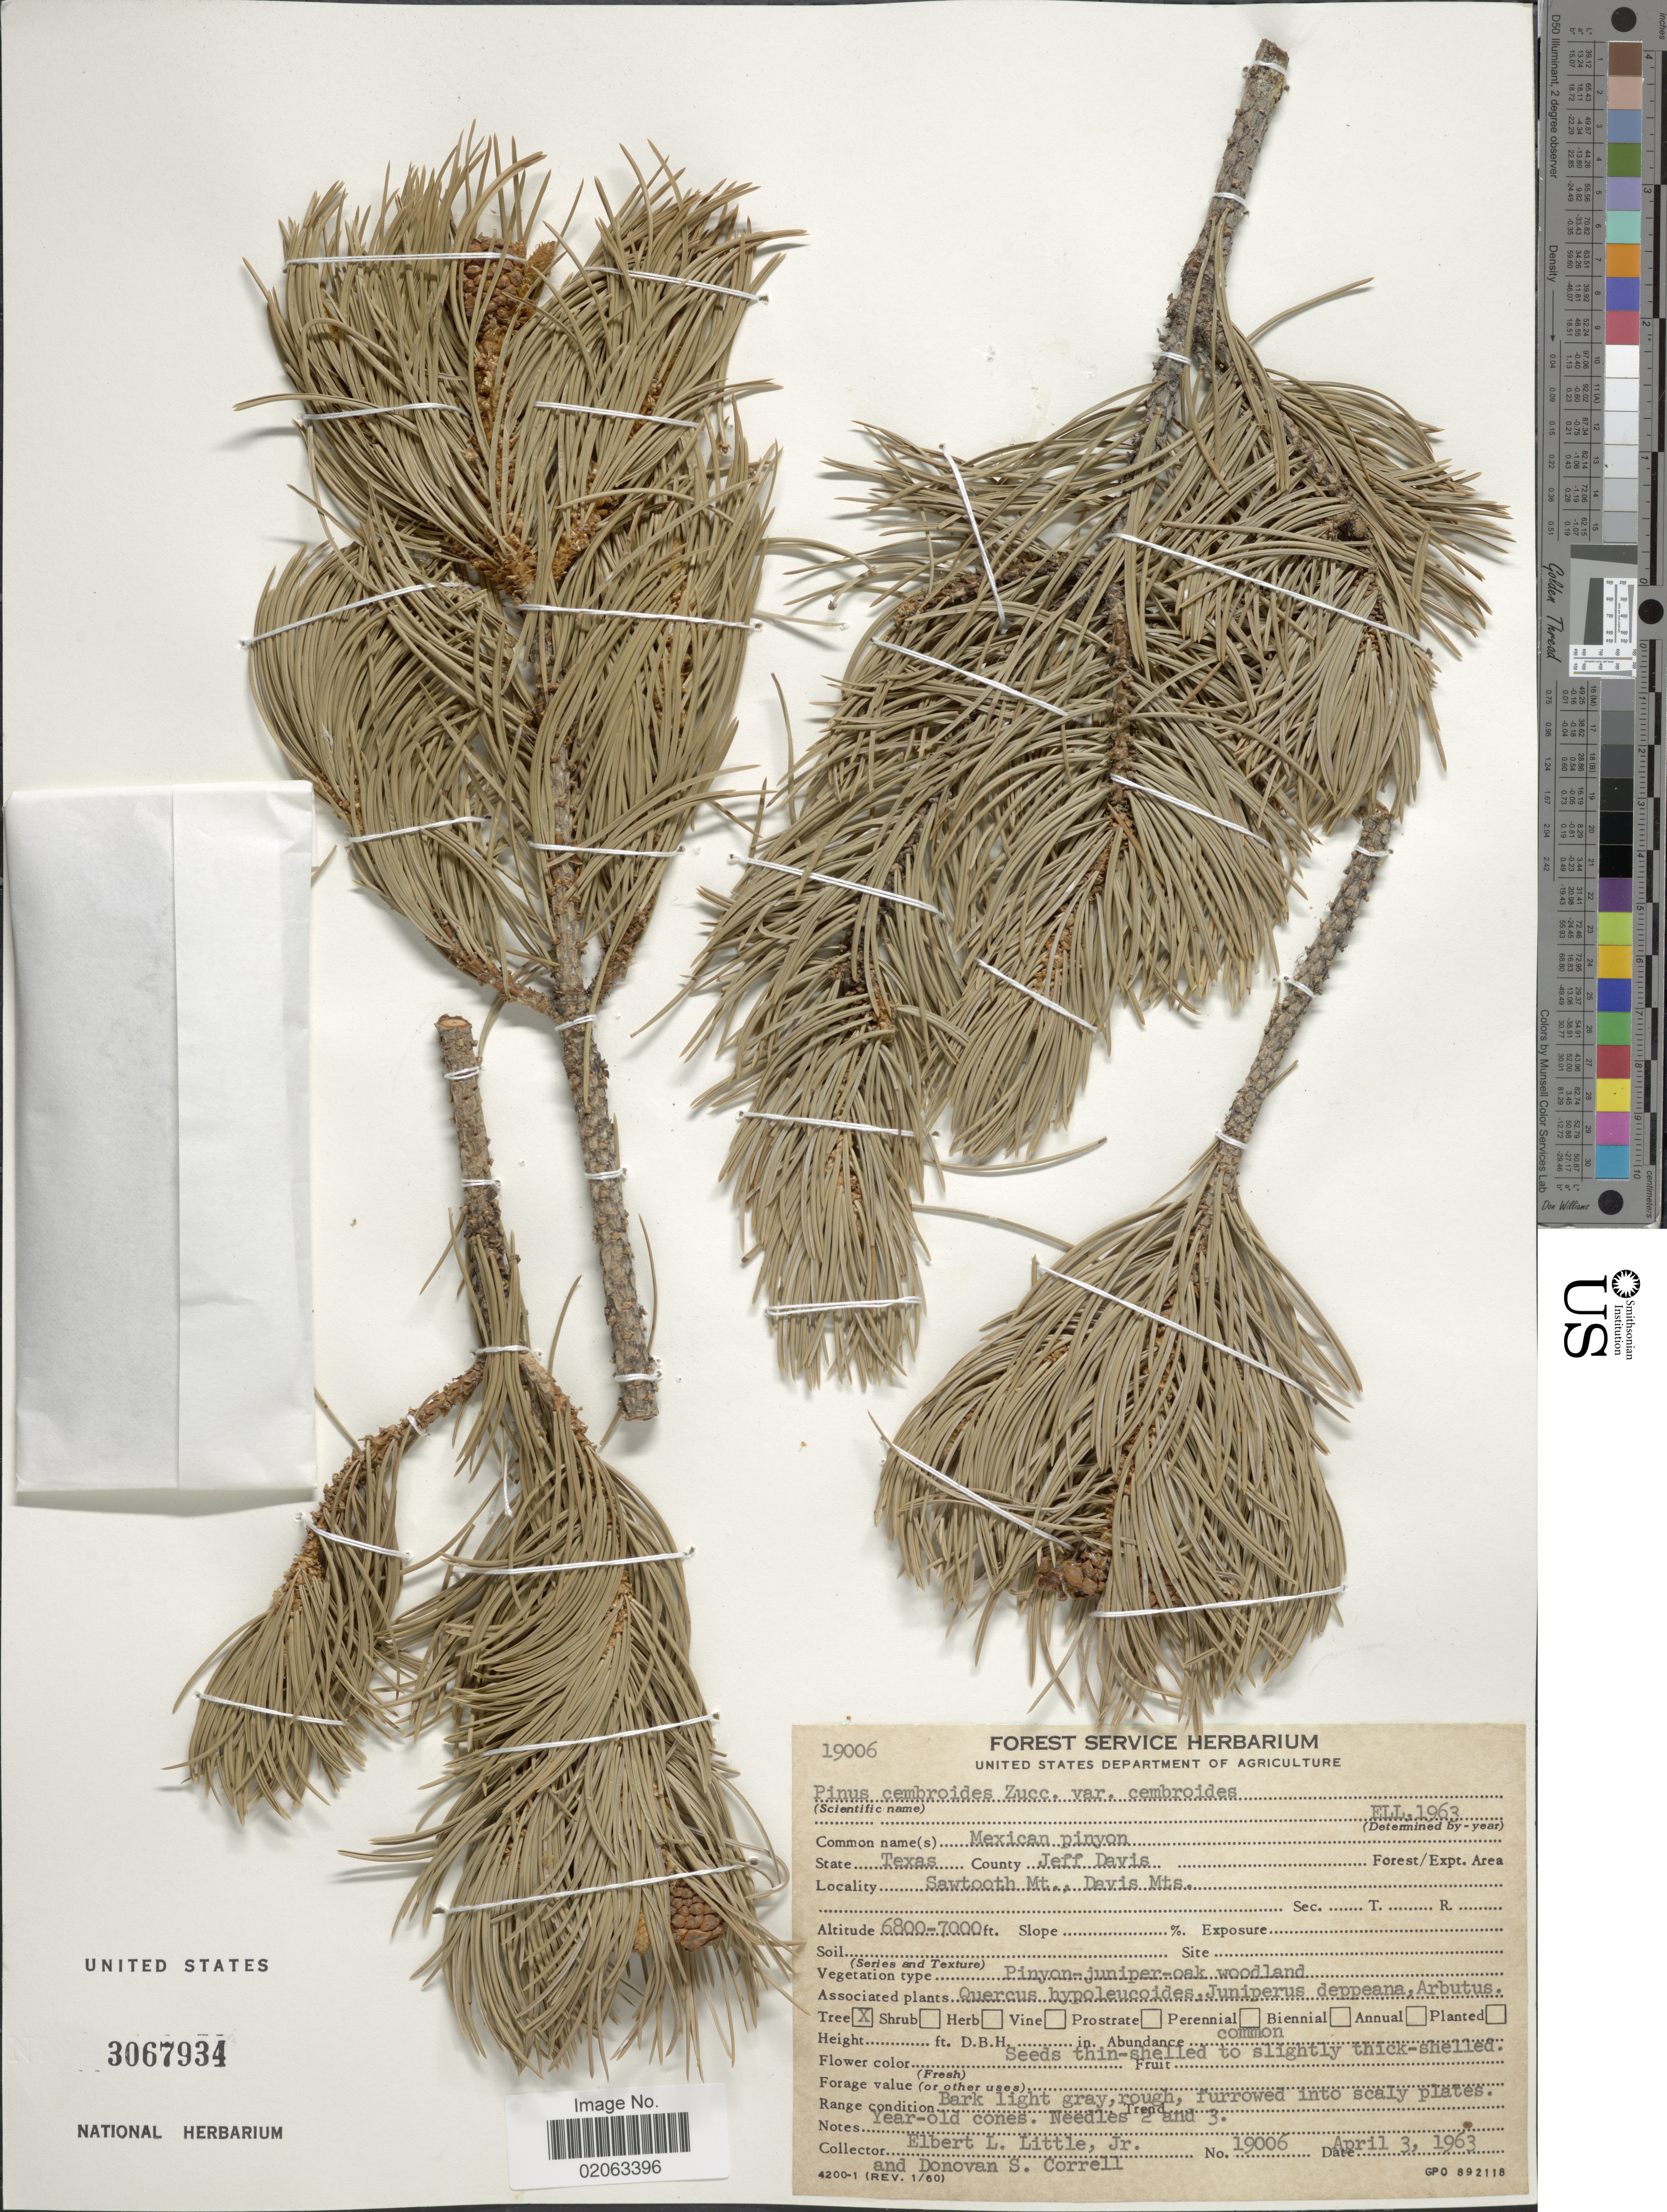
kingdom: Plantae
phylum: Tracheophyta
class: Pinopsida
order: Pinales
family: Pinaceae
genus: Pinus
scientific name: Pinus cembroides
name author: Zucc.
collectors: E. L. Little & D. S. Correll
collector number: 19006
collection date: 1963-04-03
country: United States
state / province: Texas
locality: County Jeff Davis, Sawtooth Mt., Davis Mts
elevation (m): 2073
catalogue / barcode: US 3067934